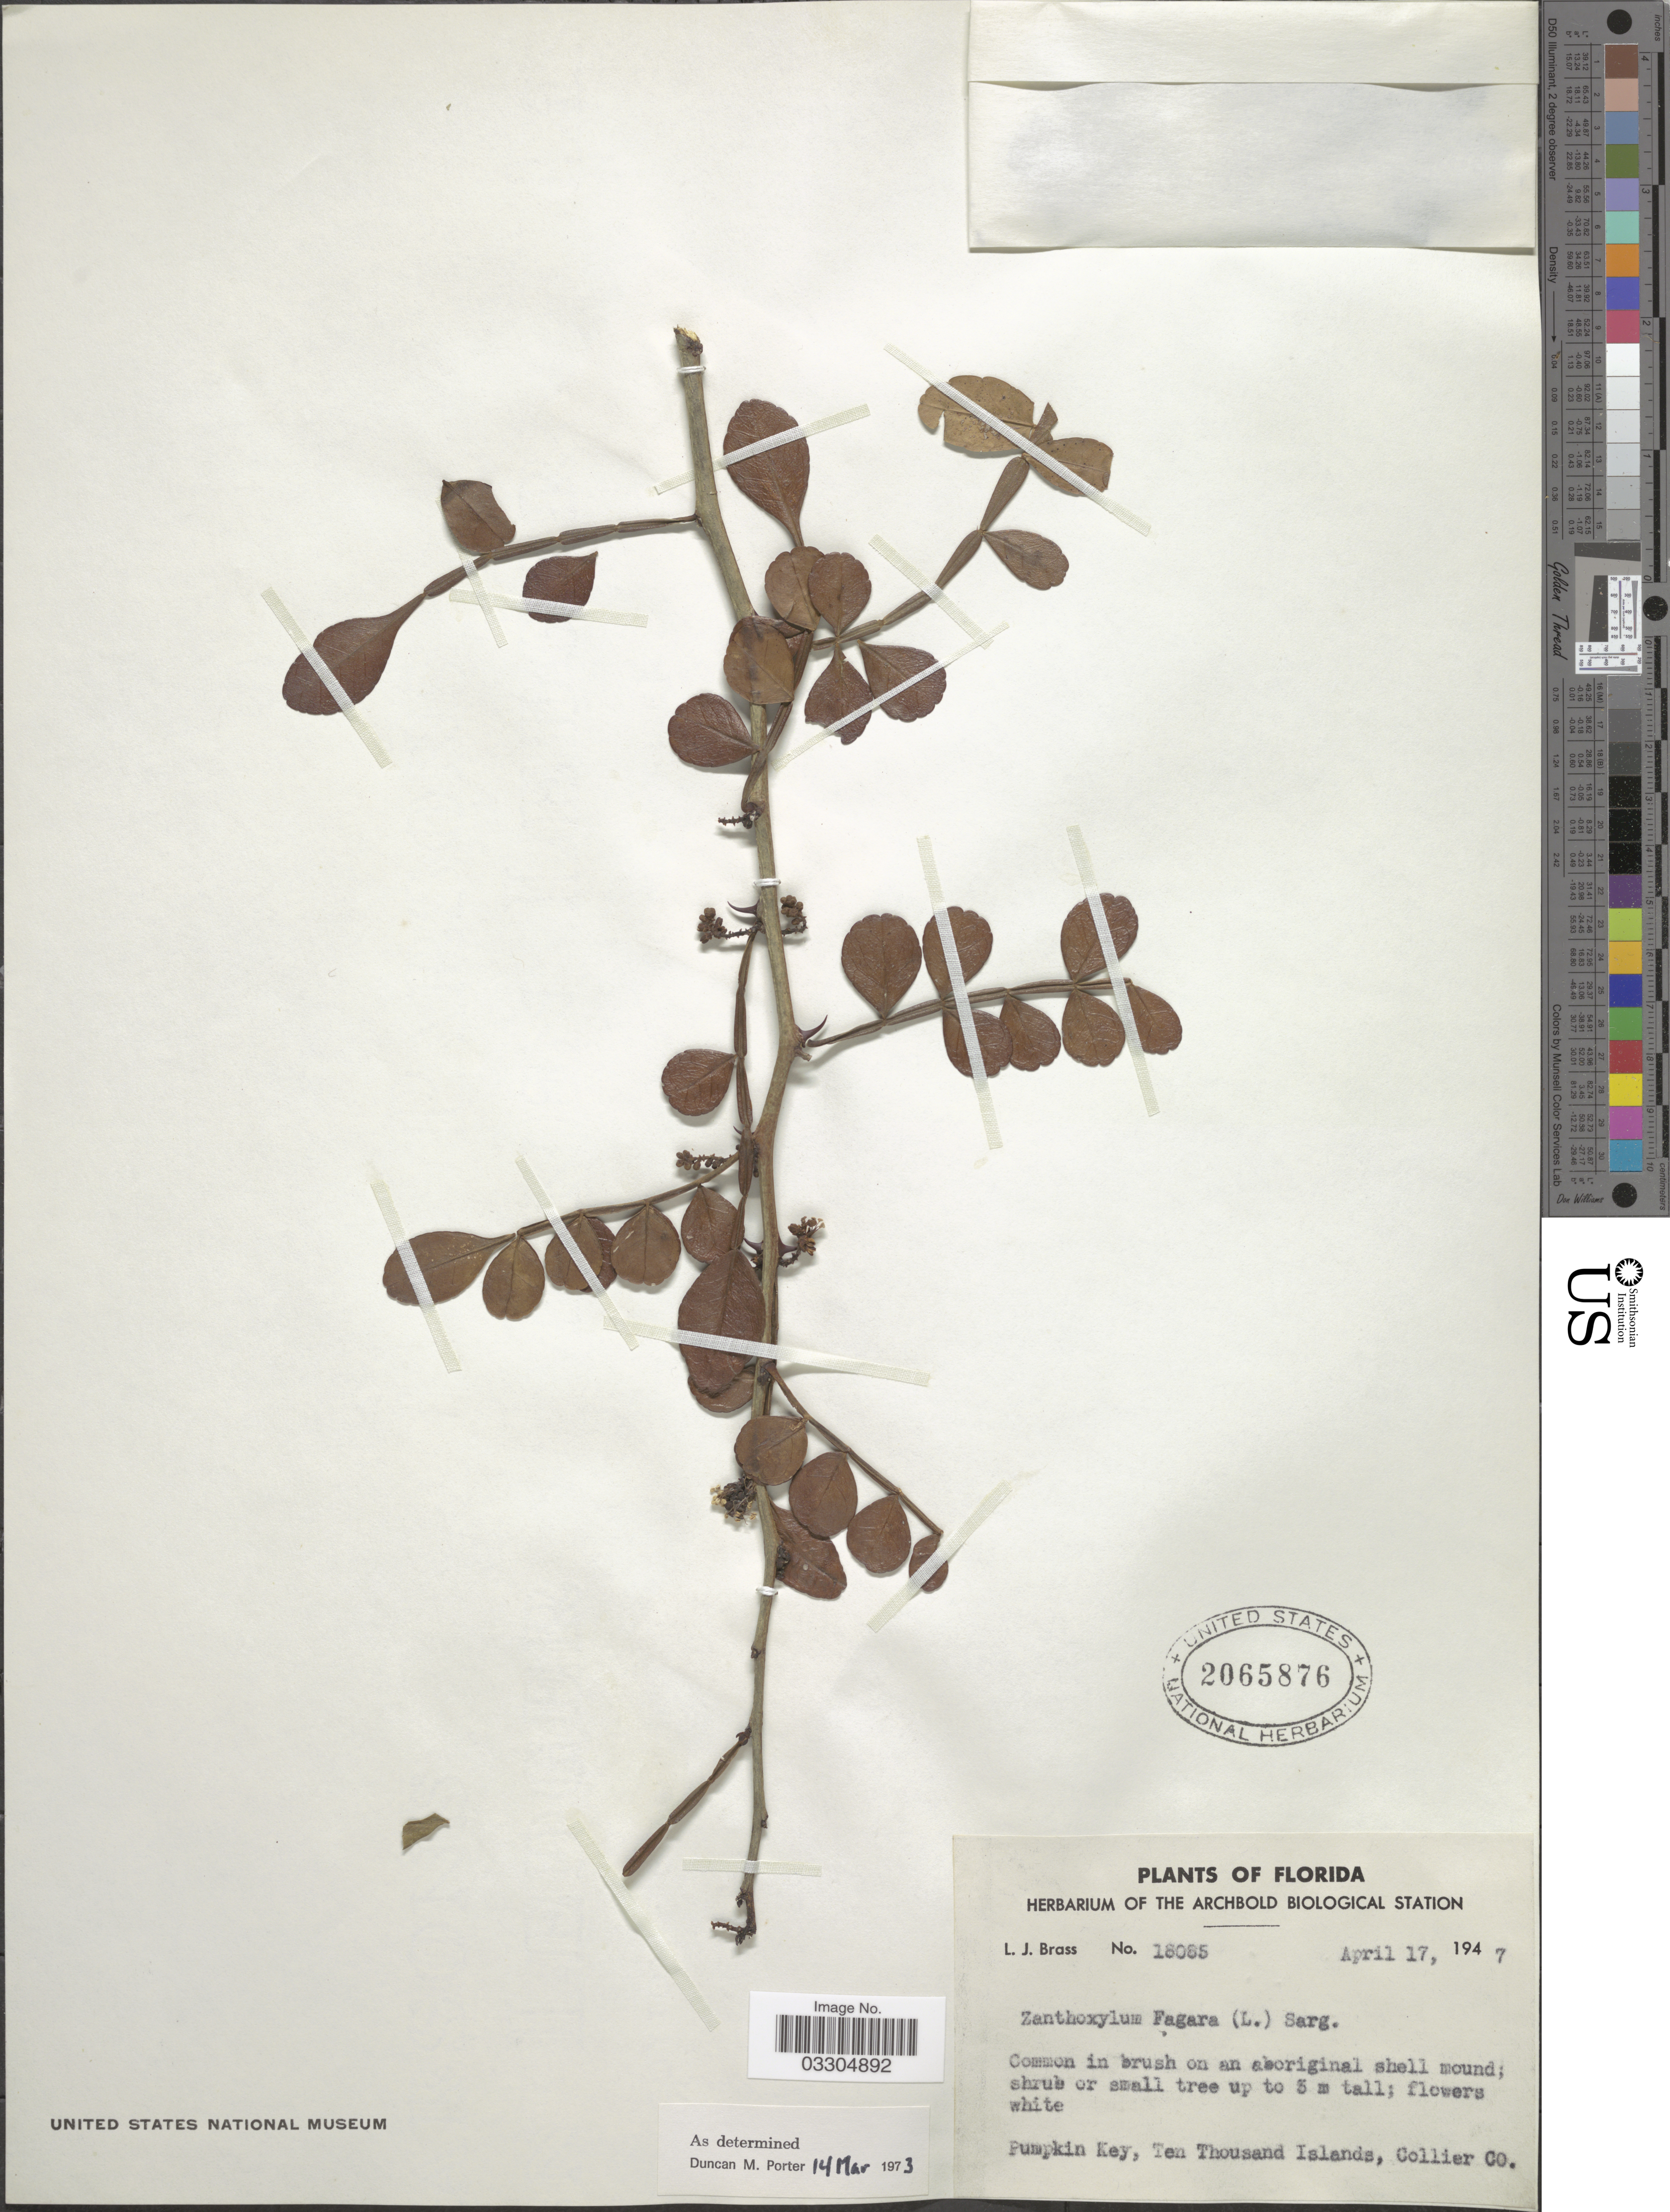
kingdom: Plantae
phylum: Tracheophyta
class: Magnoliopsida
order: Sapindales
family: Rutaceae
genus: Zanthoxylum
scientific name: Zanthoxylum fagara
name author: (L.) Sarg.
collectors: L. J. Brass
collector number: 18085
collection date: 1947-04-17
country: United States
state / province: Florida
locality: Pumpkin Key, Ten Thousand Islands, Collier Co.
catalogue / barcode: US 2065876